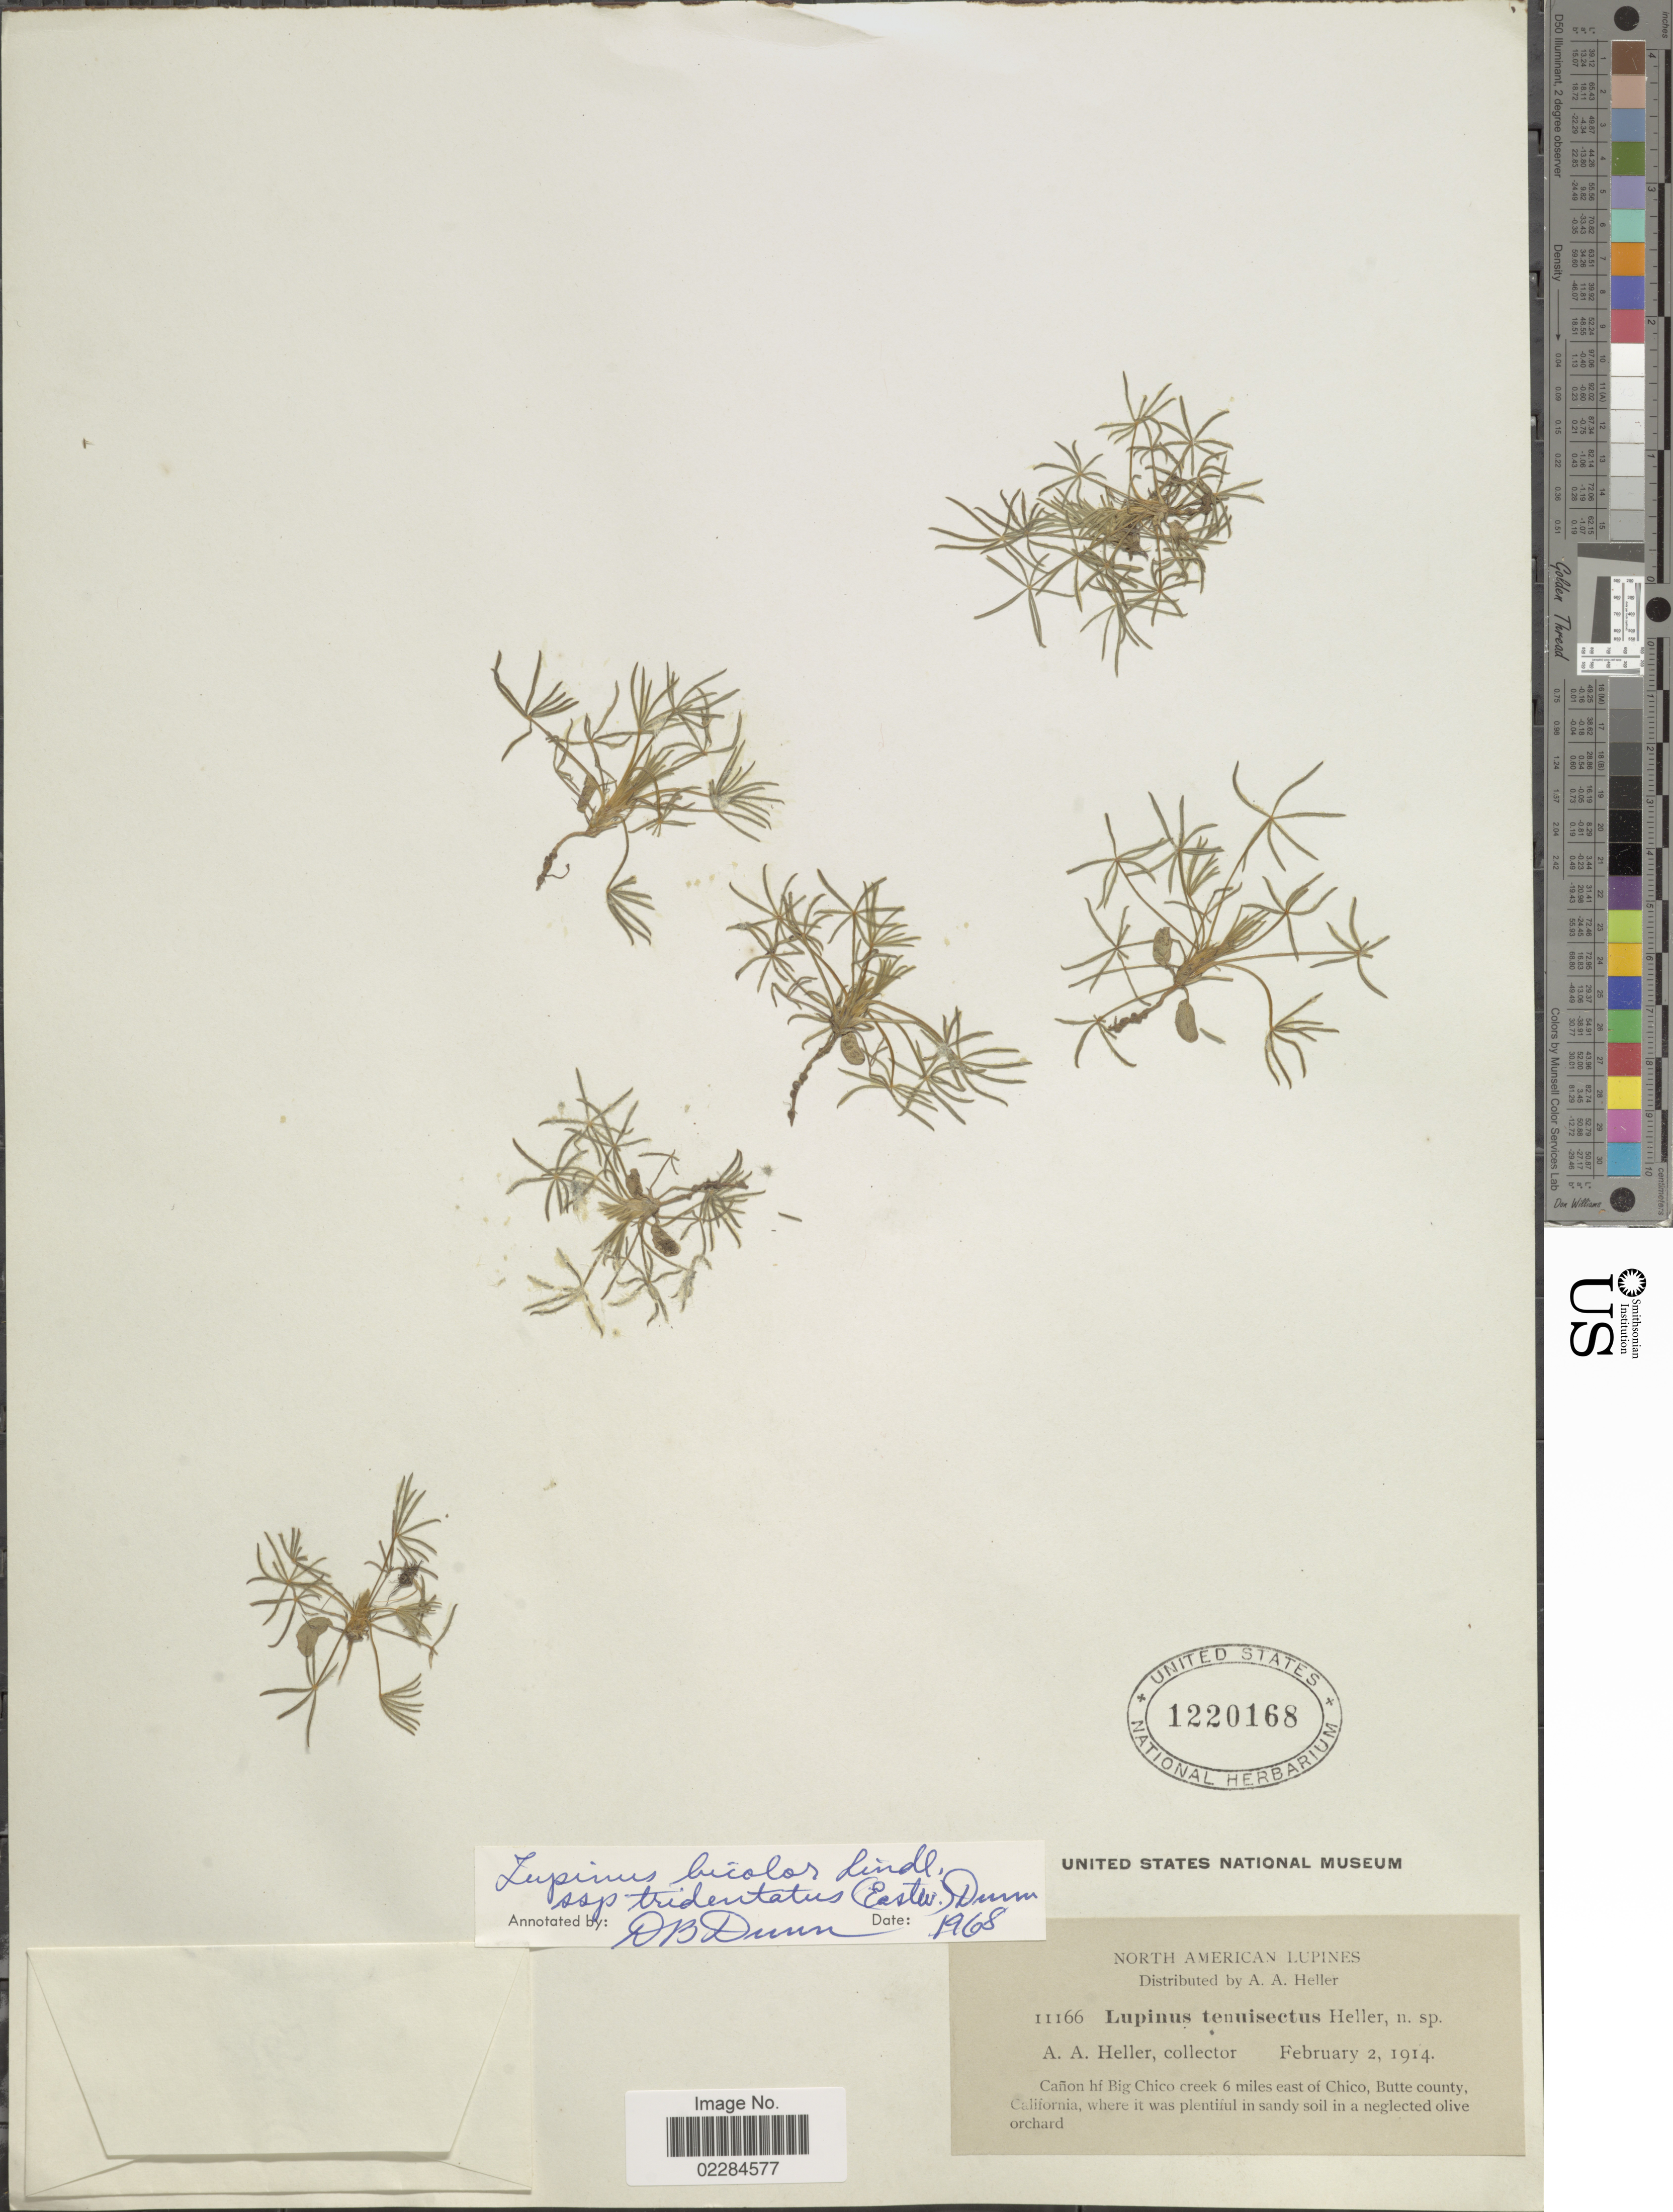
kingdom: Plantae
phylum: Tracheophyta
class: Magnoliopsida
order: Fabales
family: Fabaceae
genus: Lupinus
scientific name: Lupinus bicolor var. tridentatus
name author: Lindl.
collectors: A. A. Heller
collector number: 11166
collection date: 1914-02-02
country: United States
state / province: California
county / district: Butte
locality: Canon hf Big Chico creek 6 miles east of Chico, Butte county,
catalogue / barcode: US 1220168